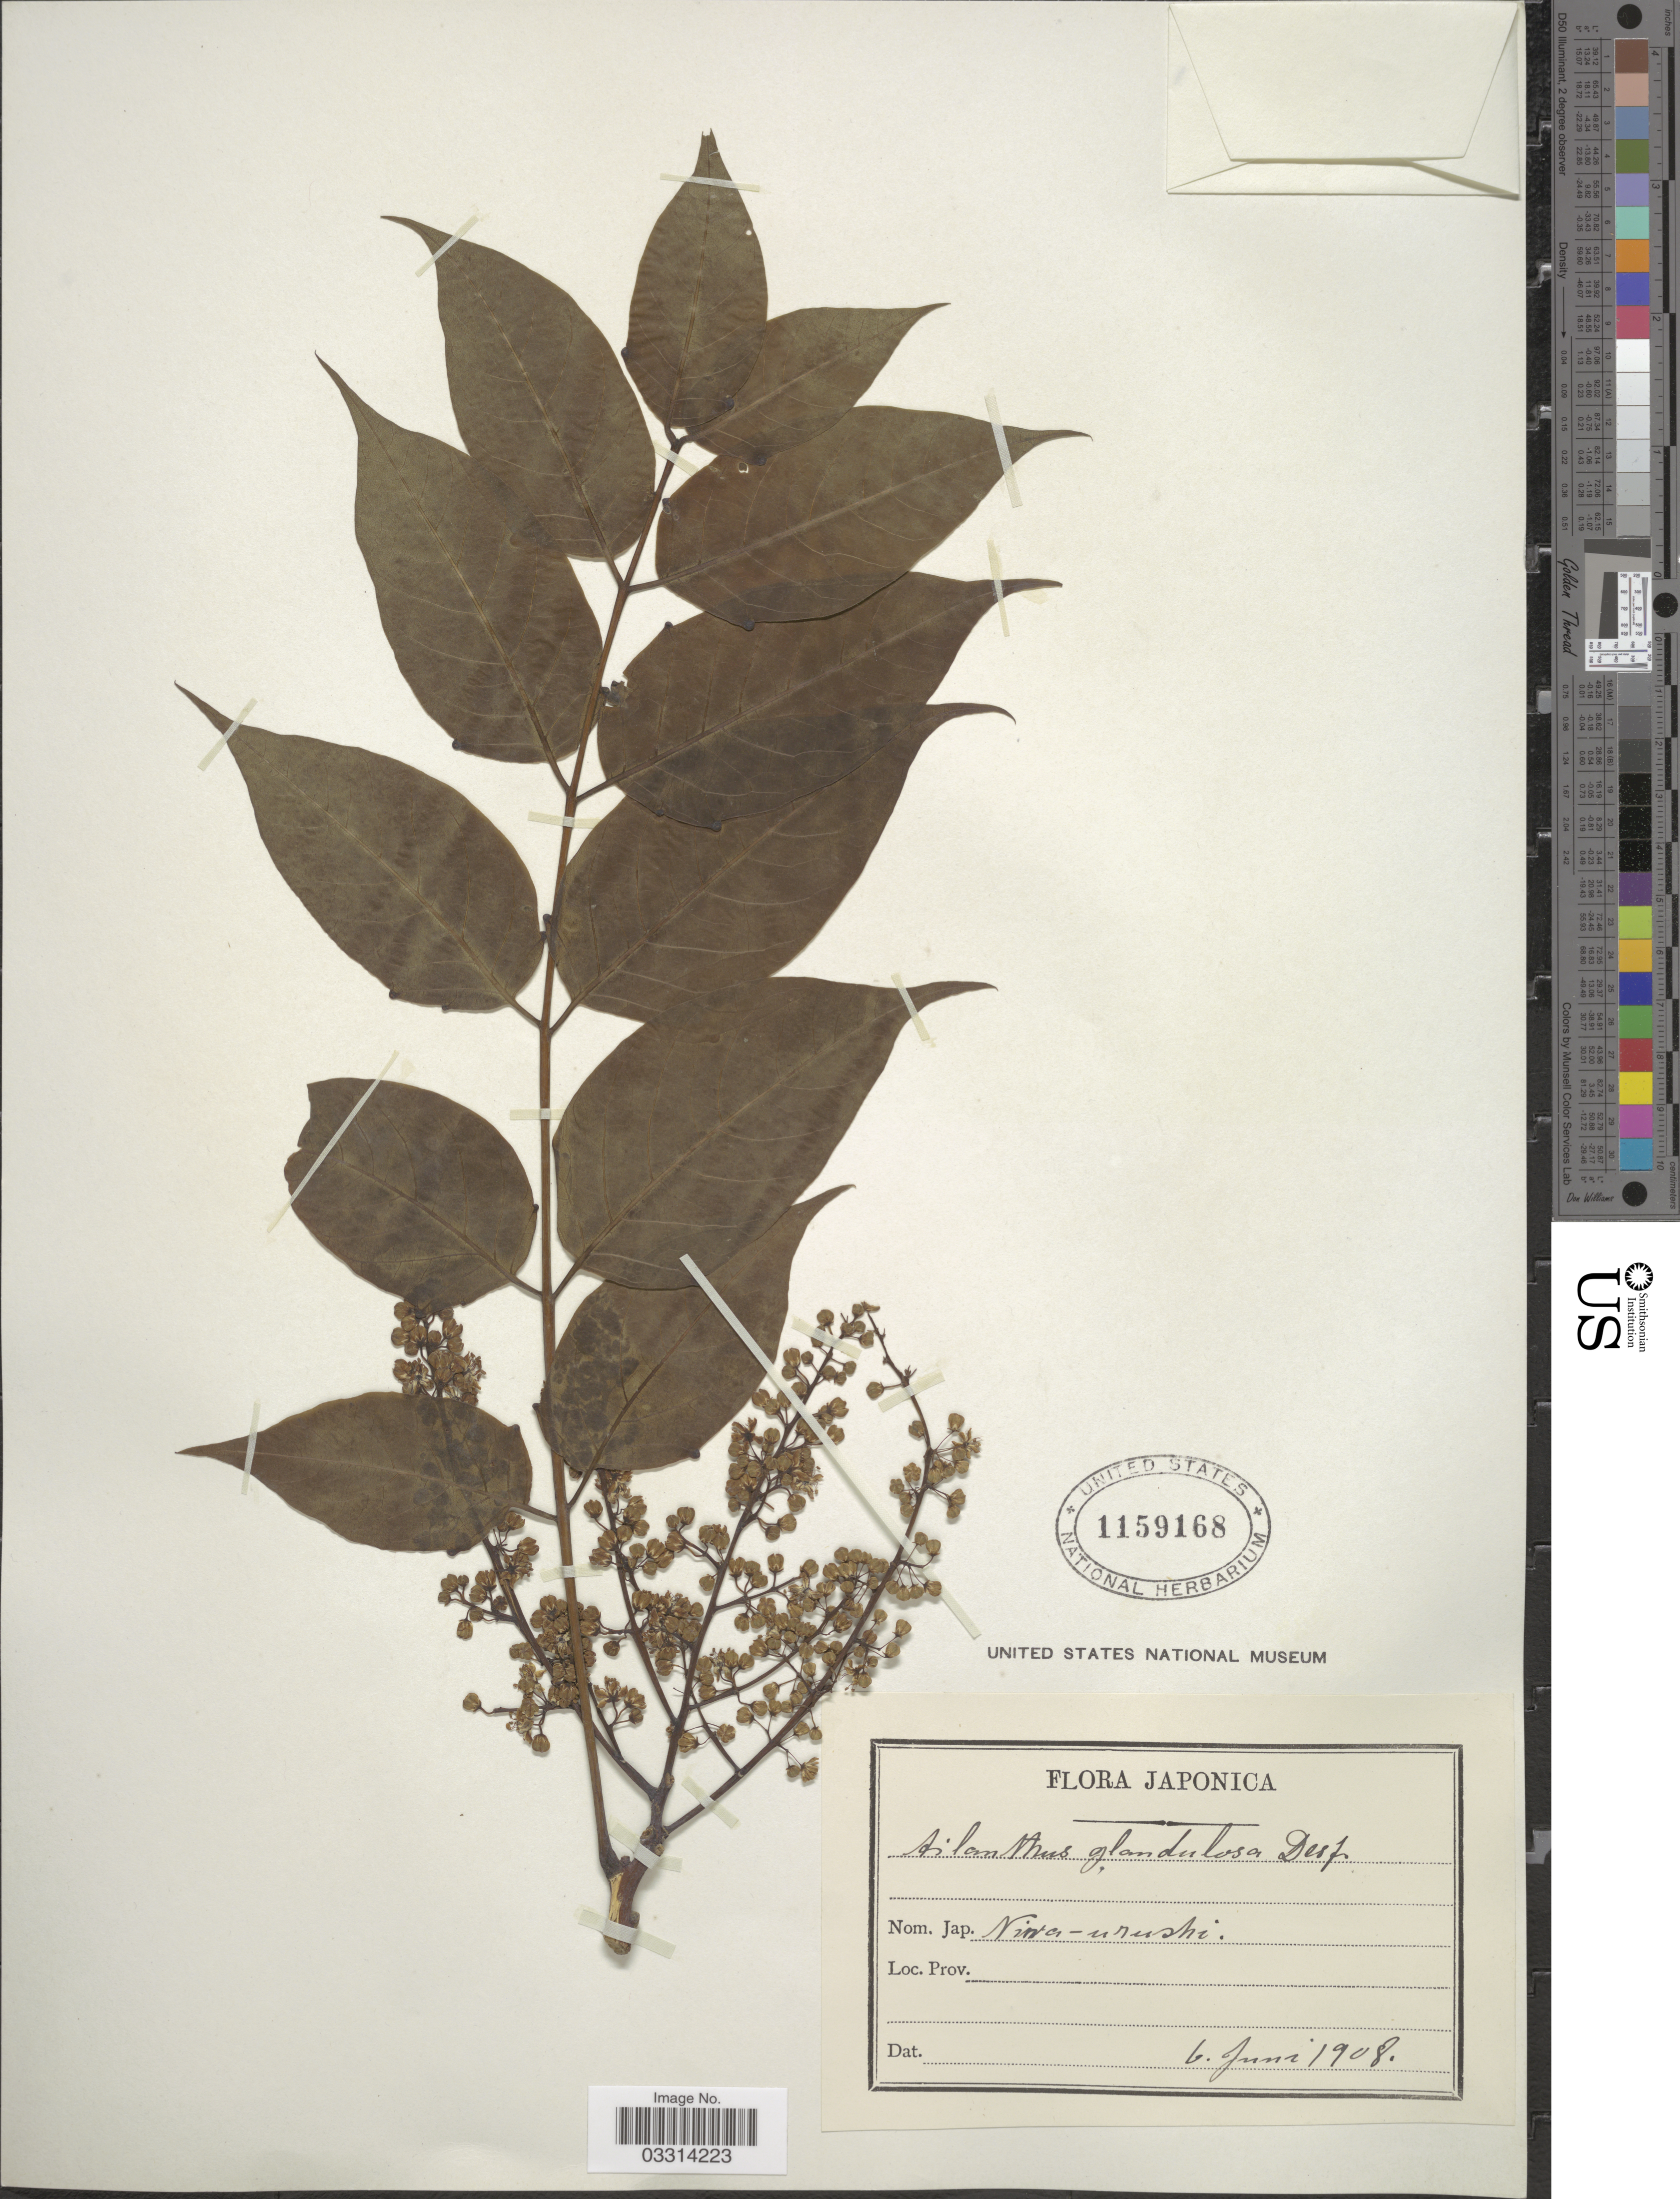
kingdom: Plantae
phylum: Tracheophyta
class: Magnoliopsida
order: Sapindales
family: Simaroubaceae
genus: Ailanthus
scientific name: Ailanthus altissima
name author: (Mill.) Swingle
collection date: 1908-06-06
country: Japan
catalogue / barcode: US 1159168